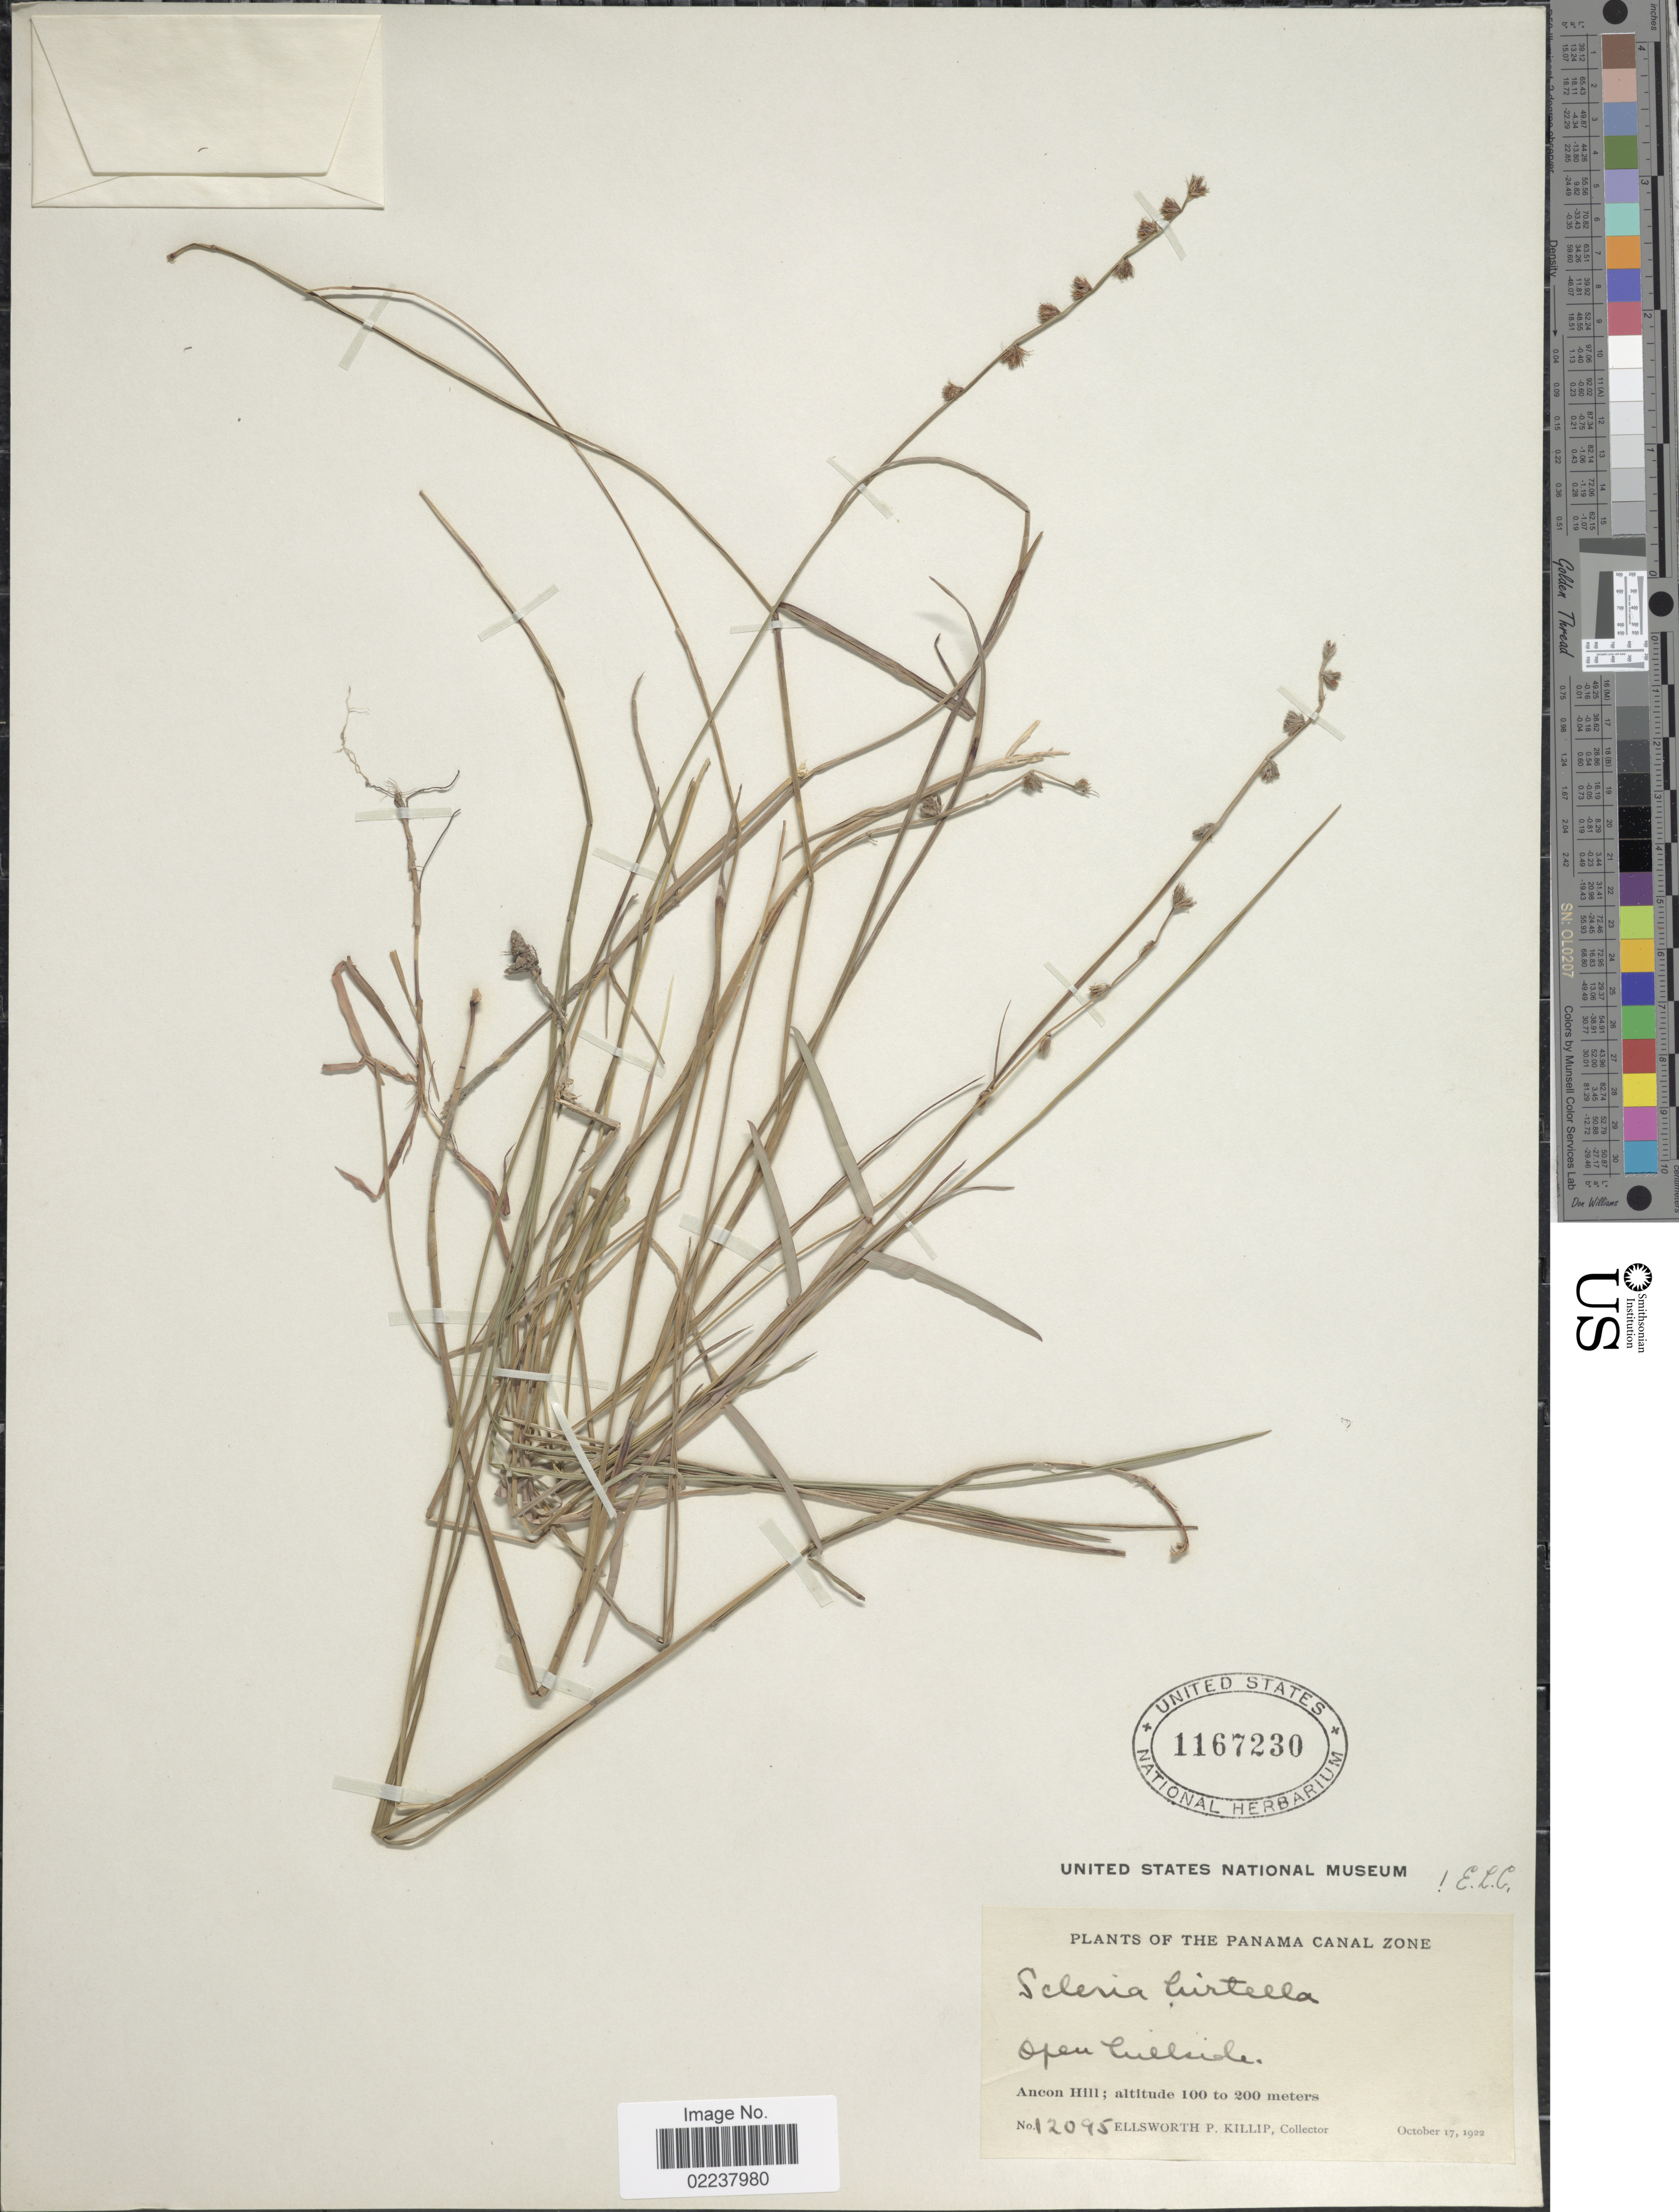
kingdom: Plantae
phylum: Tracheophyta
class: Liliopsida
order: Poales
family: Cyperaceae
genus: Scleria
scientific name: Scleria hirtella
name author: Sw.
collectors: E. P. Killip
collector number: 12095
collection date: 1922-10-17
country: Panama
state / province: Colón / Panamá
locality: The Panama Canal Zone, Ancon Hill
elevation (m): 100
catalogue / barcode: US 1167230